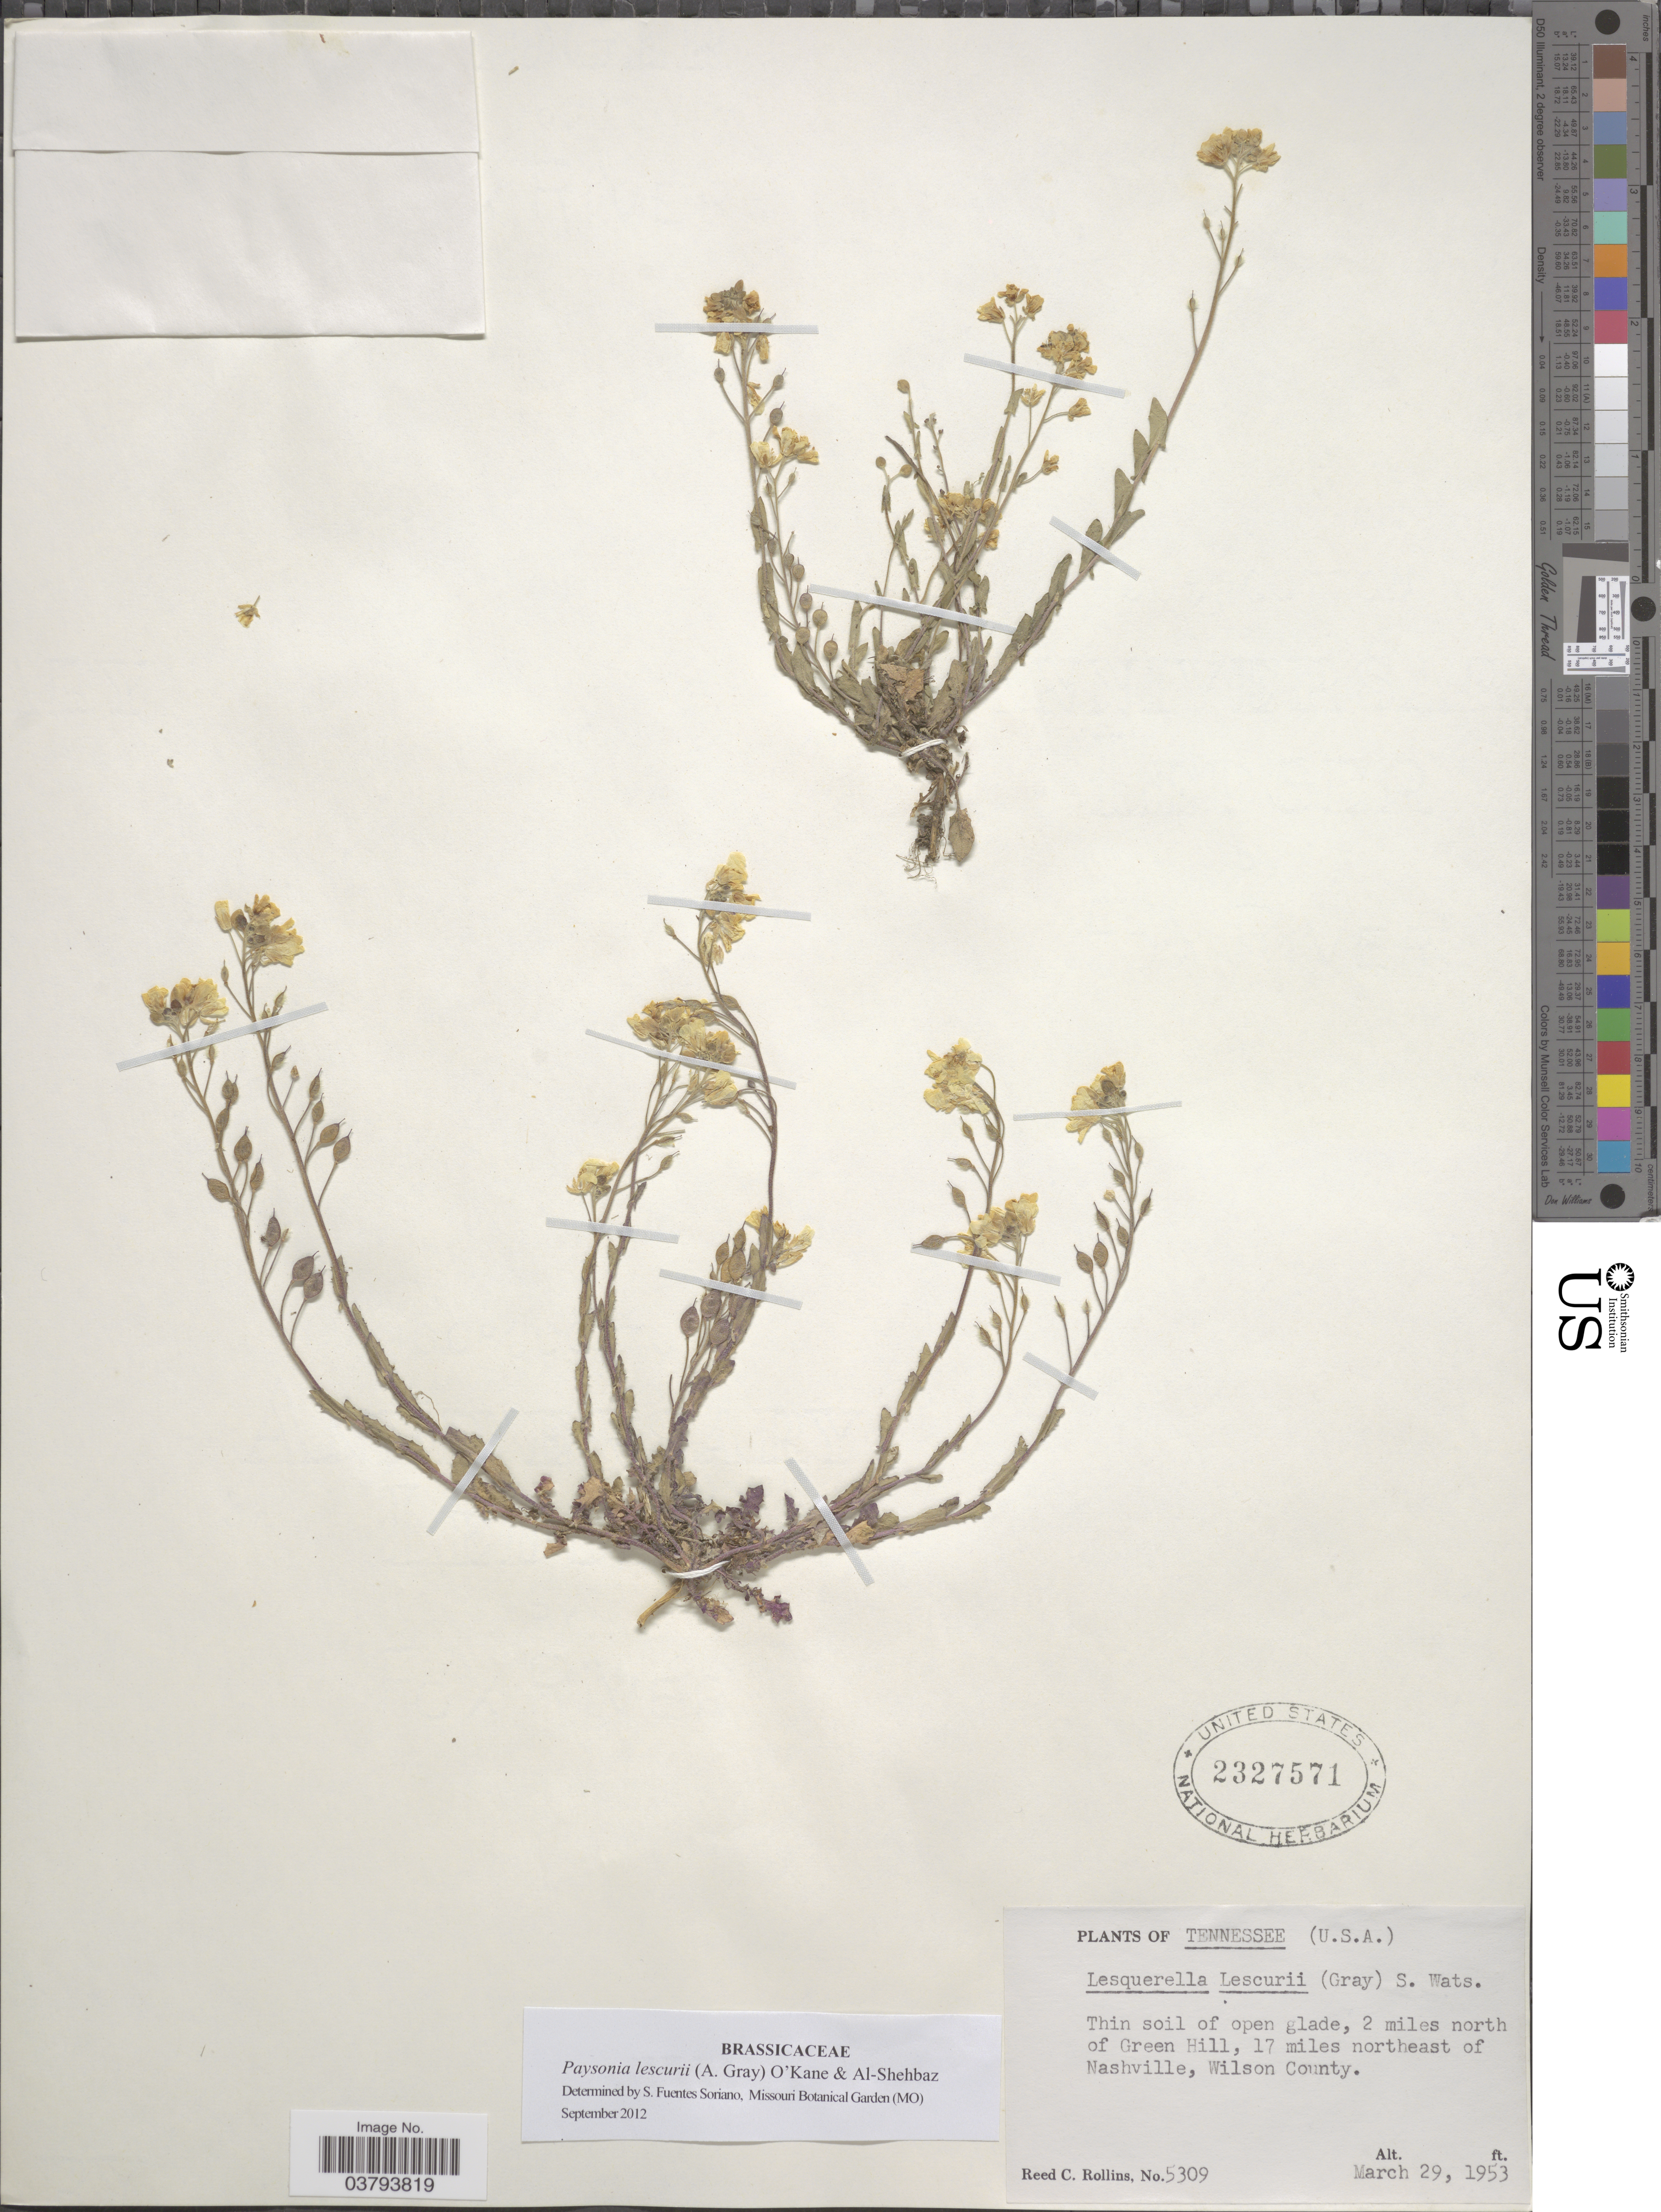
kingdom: Plantae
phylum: Tracheophyta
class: Magnoliopsida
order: Brassicales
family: Brassicaceae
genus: Lesquerella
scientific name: Lesquerella lescurii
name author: (A. Gray) S. Watson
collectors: R. C. Rollins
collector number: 5309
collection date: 1953-03-29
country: United States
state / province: Tennessee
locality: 2 miles north of Green Hill, 17 miles northeast of Nashville, Wilson County.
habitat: thin soil of open glade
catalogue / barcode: US 2327571